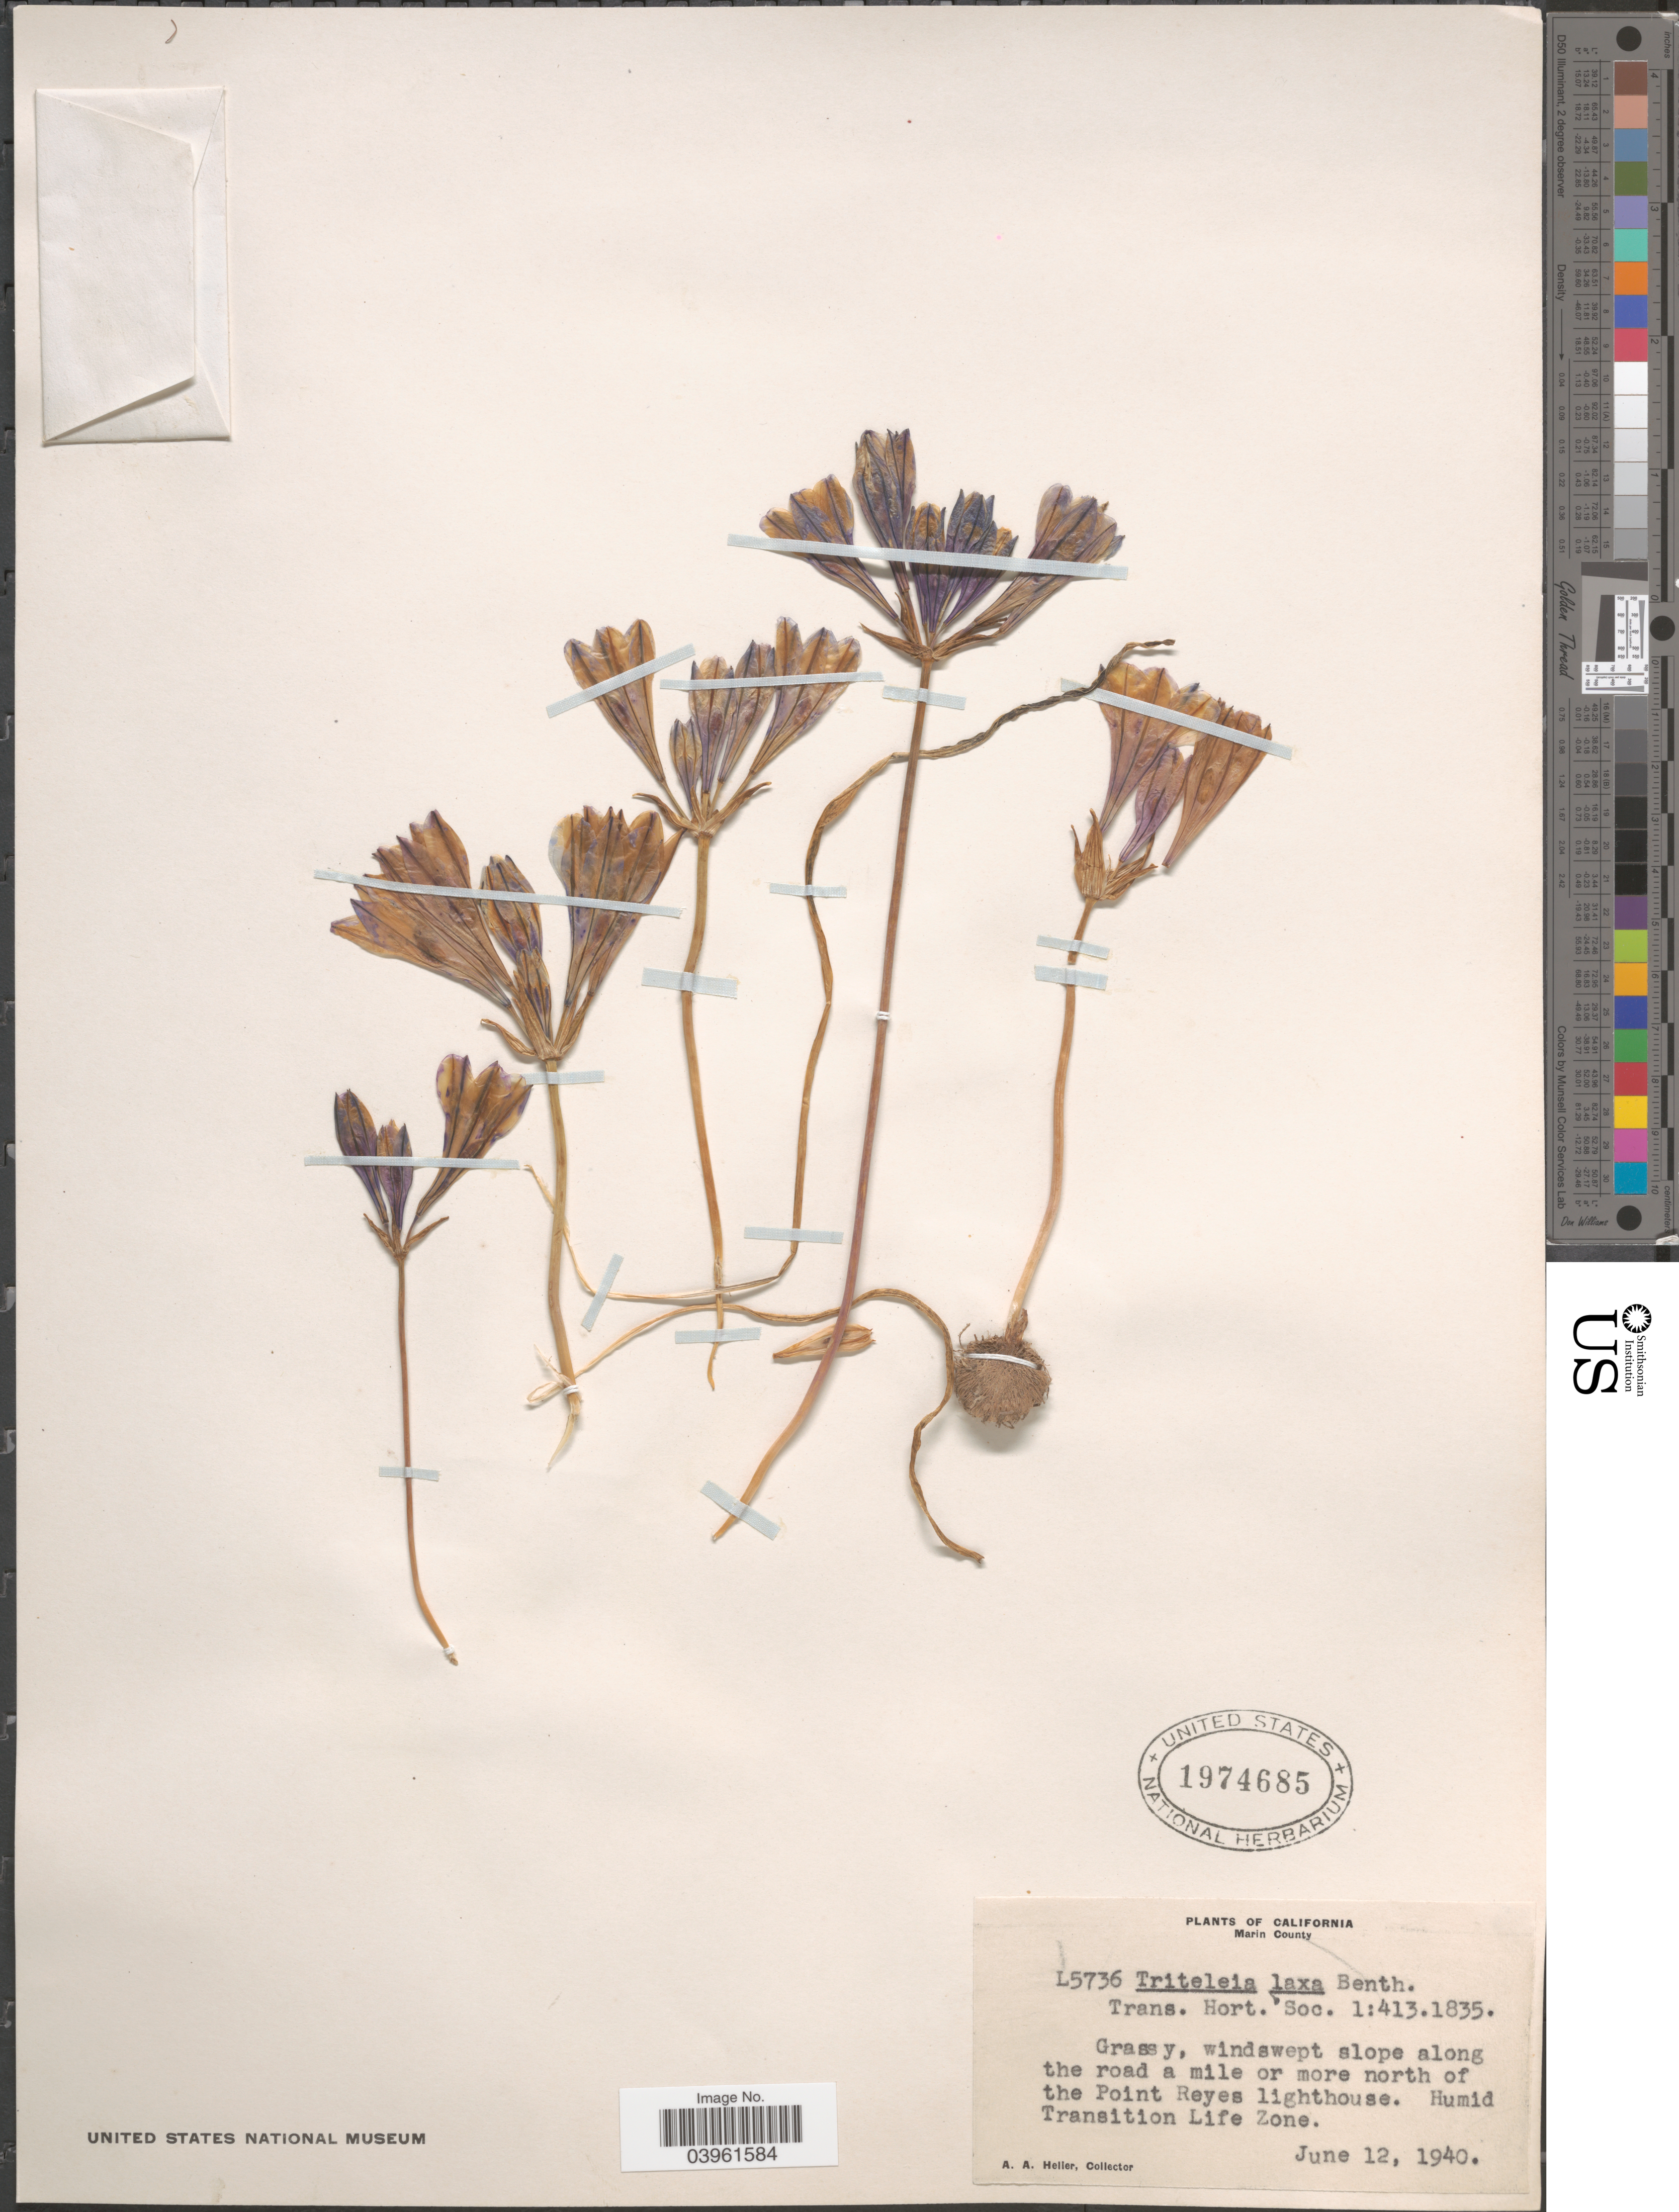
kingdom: Plantae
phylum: Tracheophyta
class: Liliopsida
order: Asparagales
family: Asparagaceae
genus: Triteleia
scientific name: Triteleia laxa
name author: Benth.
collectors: A. A. Heller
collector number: L5736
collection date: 1940-06-12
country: United States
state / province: California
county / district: Marin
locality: Marin County. A mile or more north of the Point Reyes lighthouse. Humid Transition Life Zone.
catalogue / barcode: US 1974685